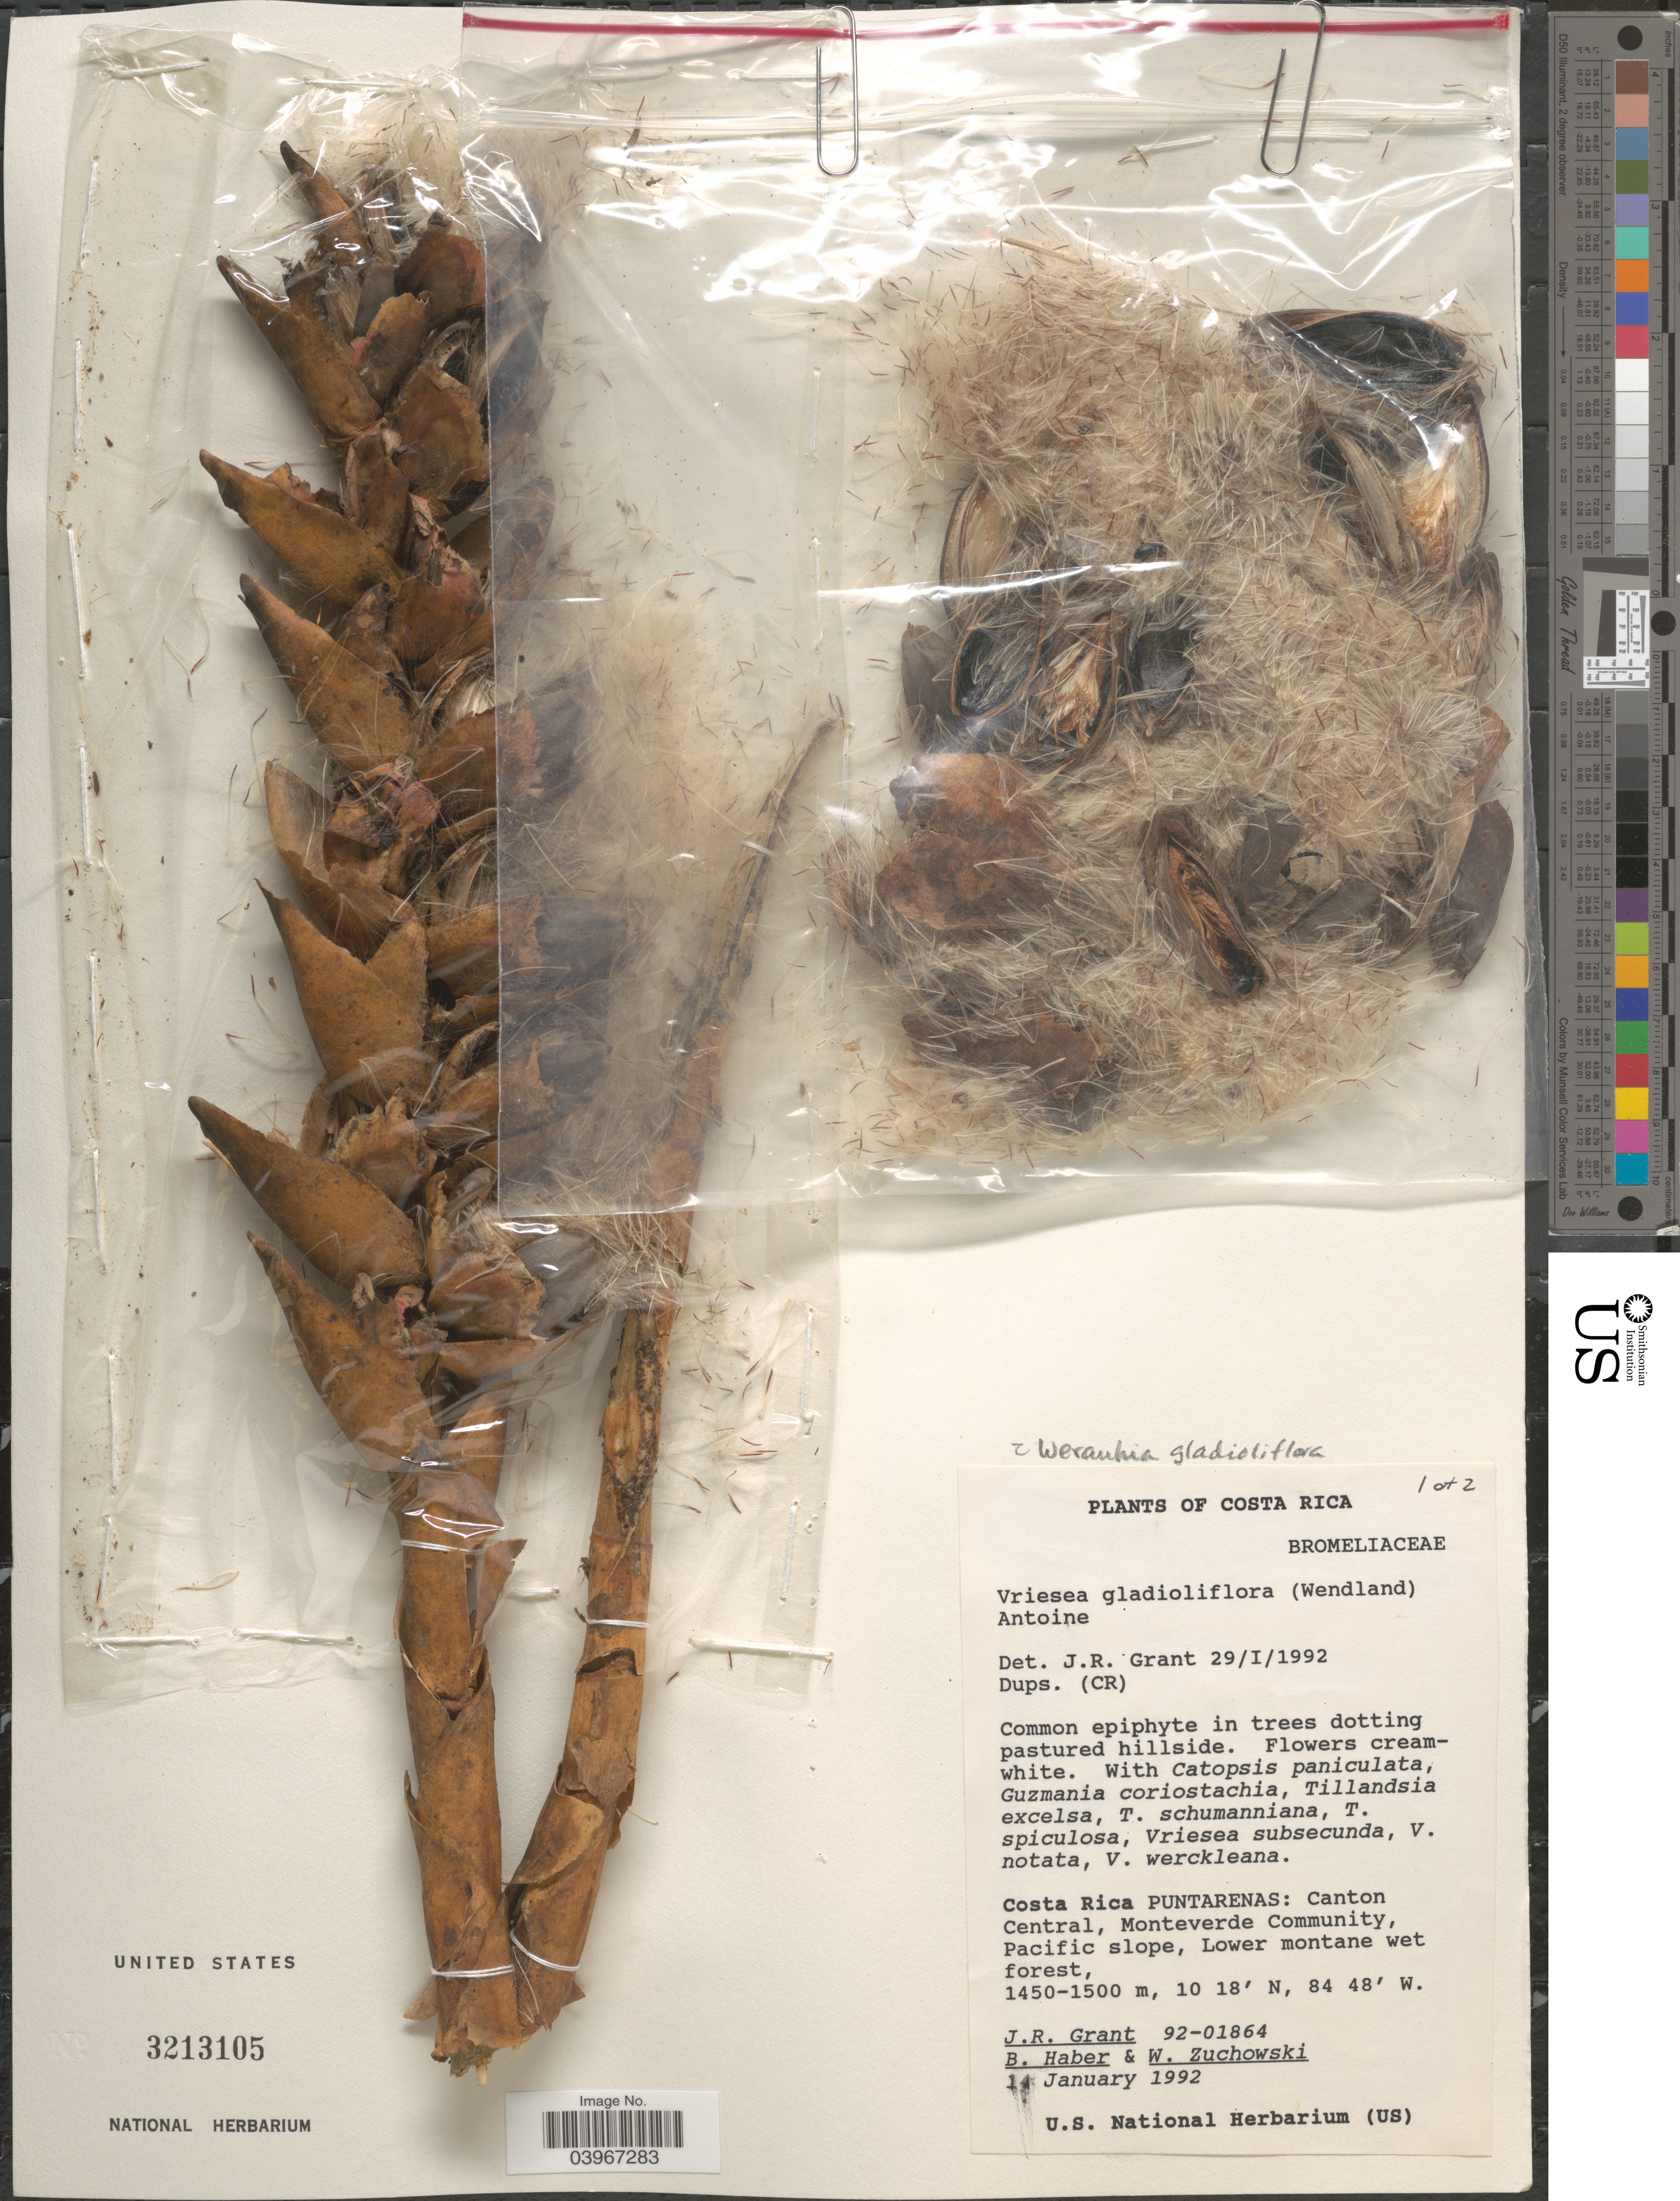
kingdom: Plantae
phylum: Tracheophyta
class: Liliopsida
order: Poales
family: Bromeliaceae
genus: Werauhia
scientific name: Werauhia gladioliflora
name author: (H. Wendl.) J.R. Grant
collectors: J. Grant, B. Haber & W. Zuchowski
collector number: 92-01864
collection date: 1992-01-14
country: Costa Rica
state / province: Puntarenas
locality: Canton Central, Monteverde Community, Pacific slope, Lower montane wet forest.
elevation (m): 1450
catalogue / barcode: US 3213105